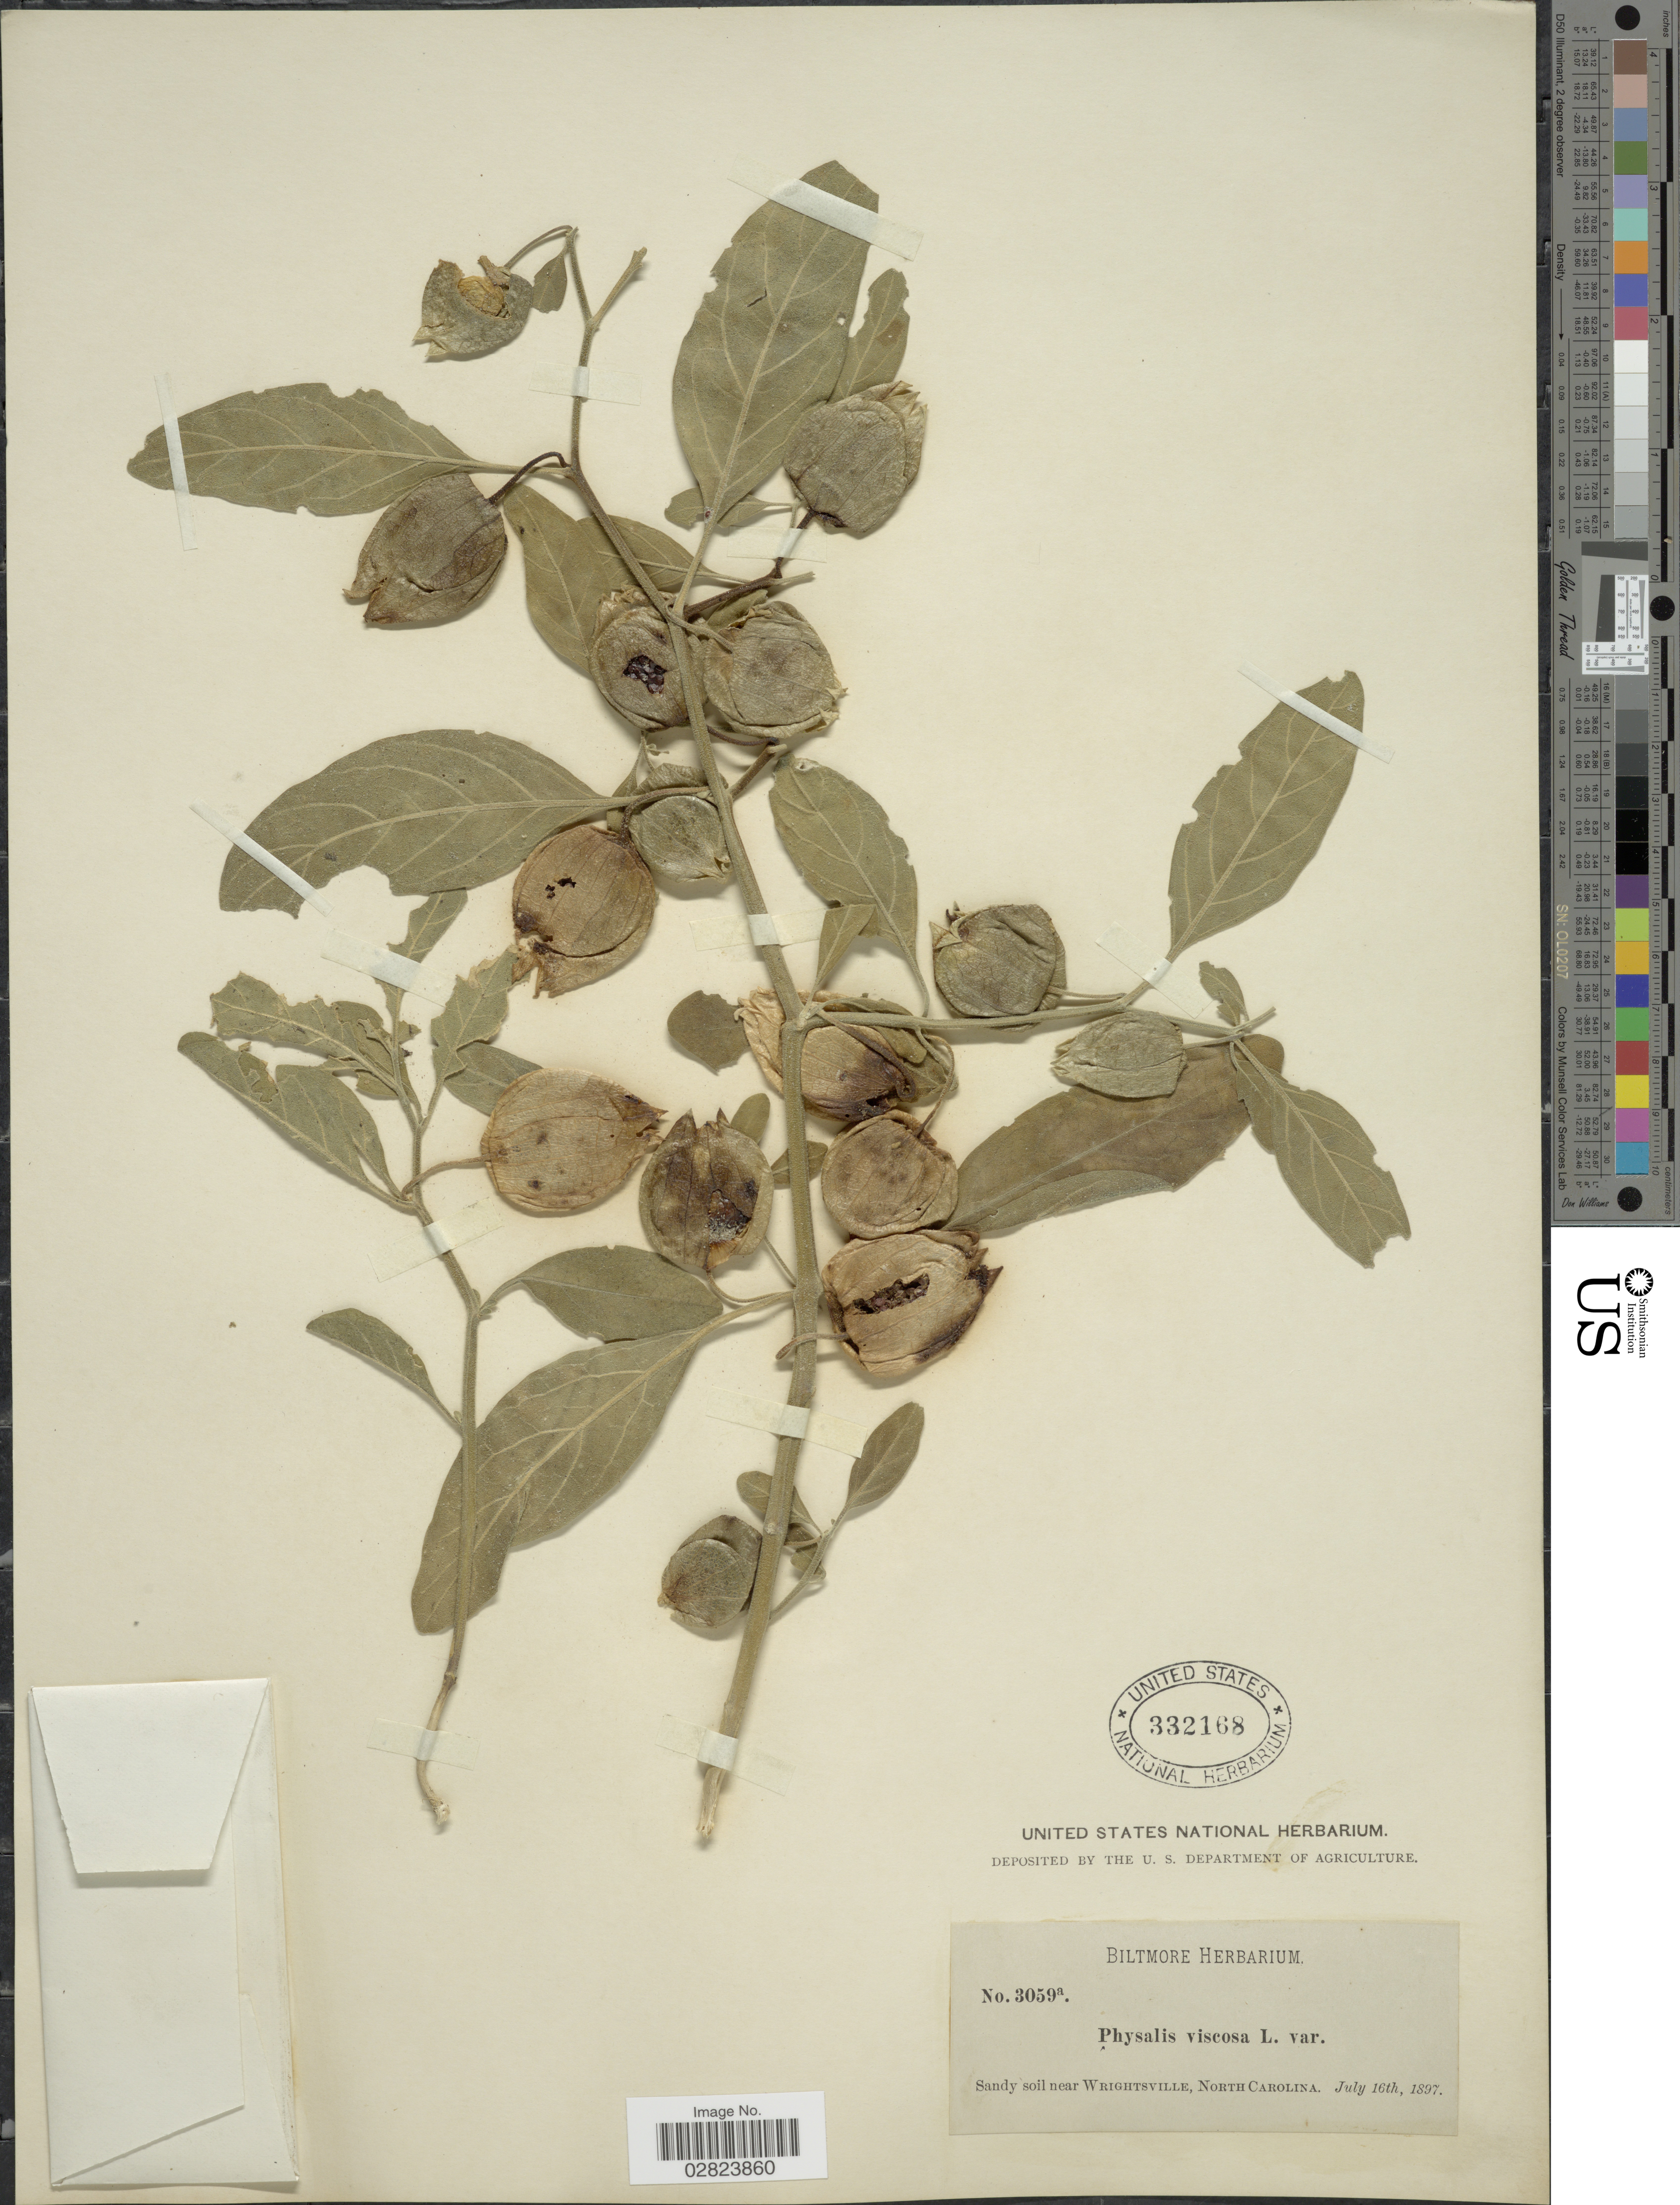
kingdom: Plantae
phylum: Tracheophyta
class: Magnoliopsida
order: Solanales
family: Solanaceae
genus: Physalis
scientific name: Physalis maritima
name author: M.A. Curtis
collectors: ex herb. Biltmore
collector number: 3059a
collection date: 1897-07-16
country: United States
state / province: North Carolina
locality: Sandy soil near Wrightsville.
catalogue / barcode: US 332168